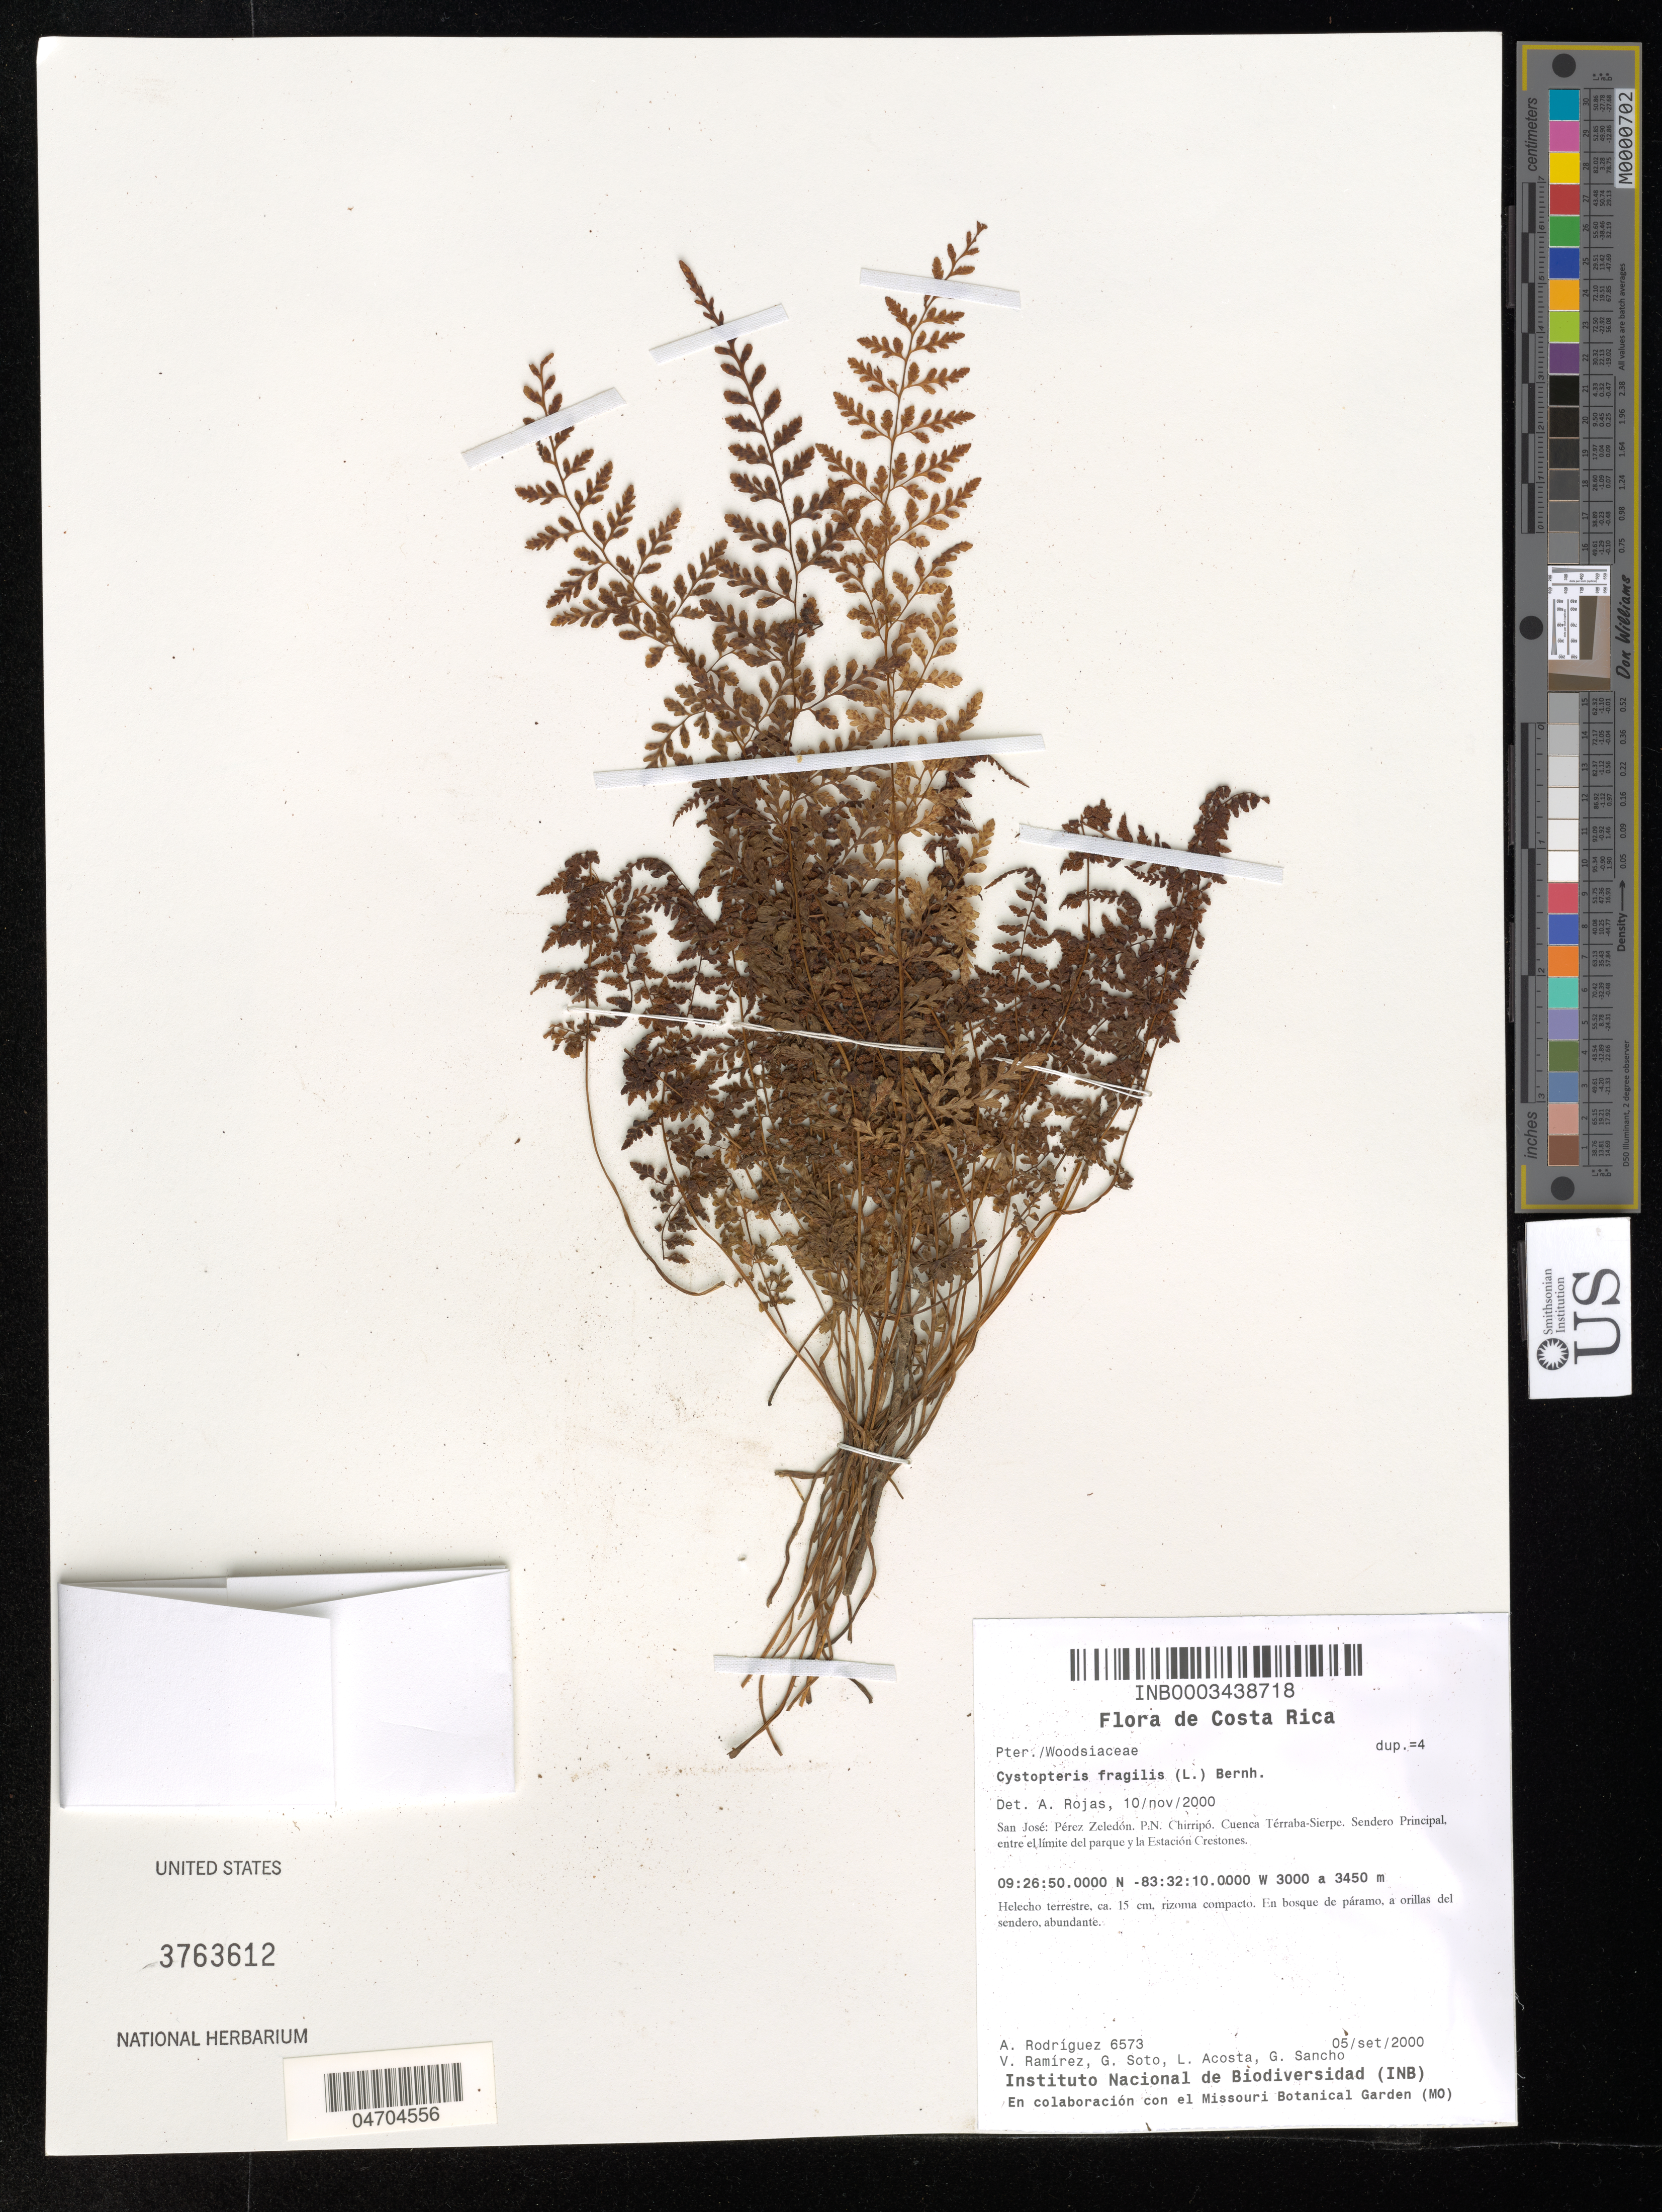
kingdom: Plantae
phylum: Tracheophyta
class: Polypodiopsida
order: Polypodiales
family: Cystopteridaceae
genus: Cystopteris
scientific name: Cystopteris fragilis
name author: (L.) Bernh.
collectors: A. Rodríguez, V. Ramirez, G. Soto, L. Acosta & G. Sancho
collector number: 6573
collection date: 2000-09-05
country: Costa Rica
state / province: San José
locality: Pérez Zeledón P. N. Chirripó. Cuenca Térraba-Sierpe. Sendero Principal, entre el límite del parque y la Estación Crestones.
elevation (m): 3000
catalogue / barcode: US 3763612